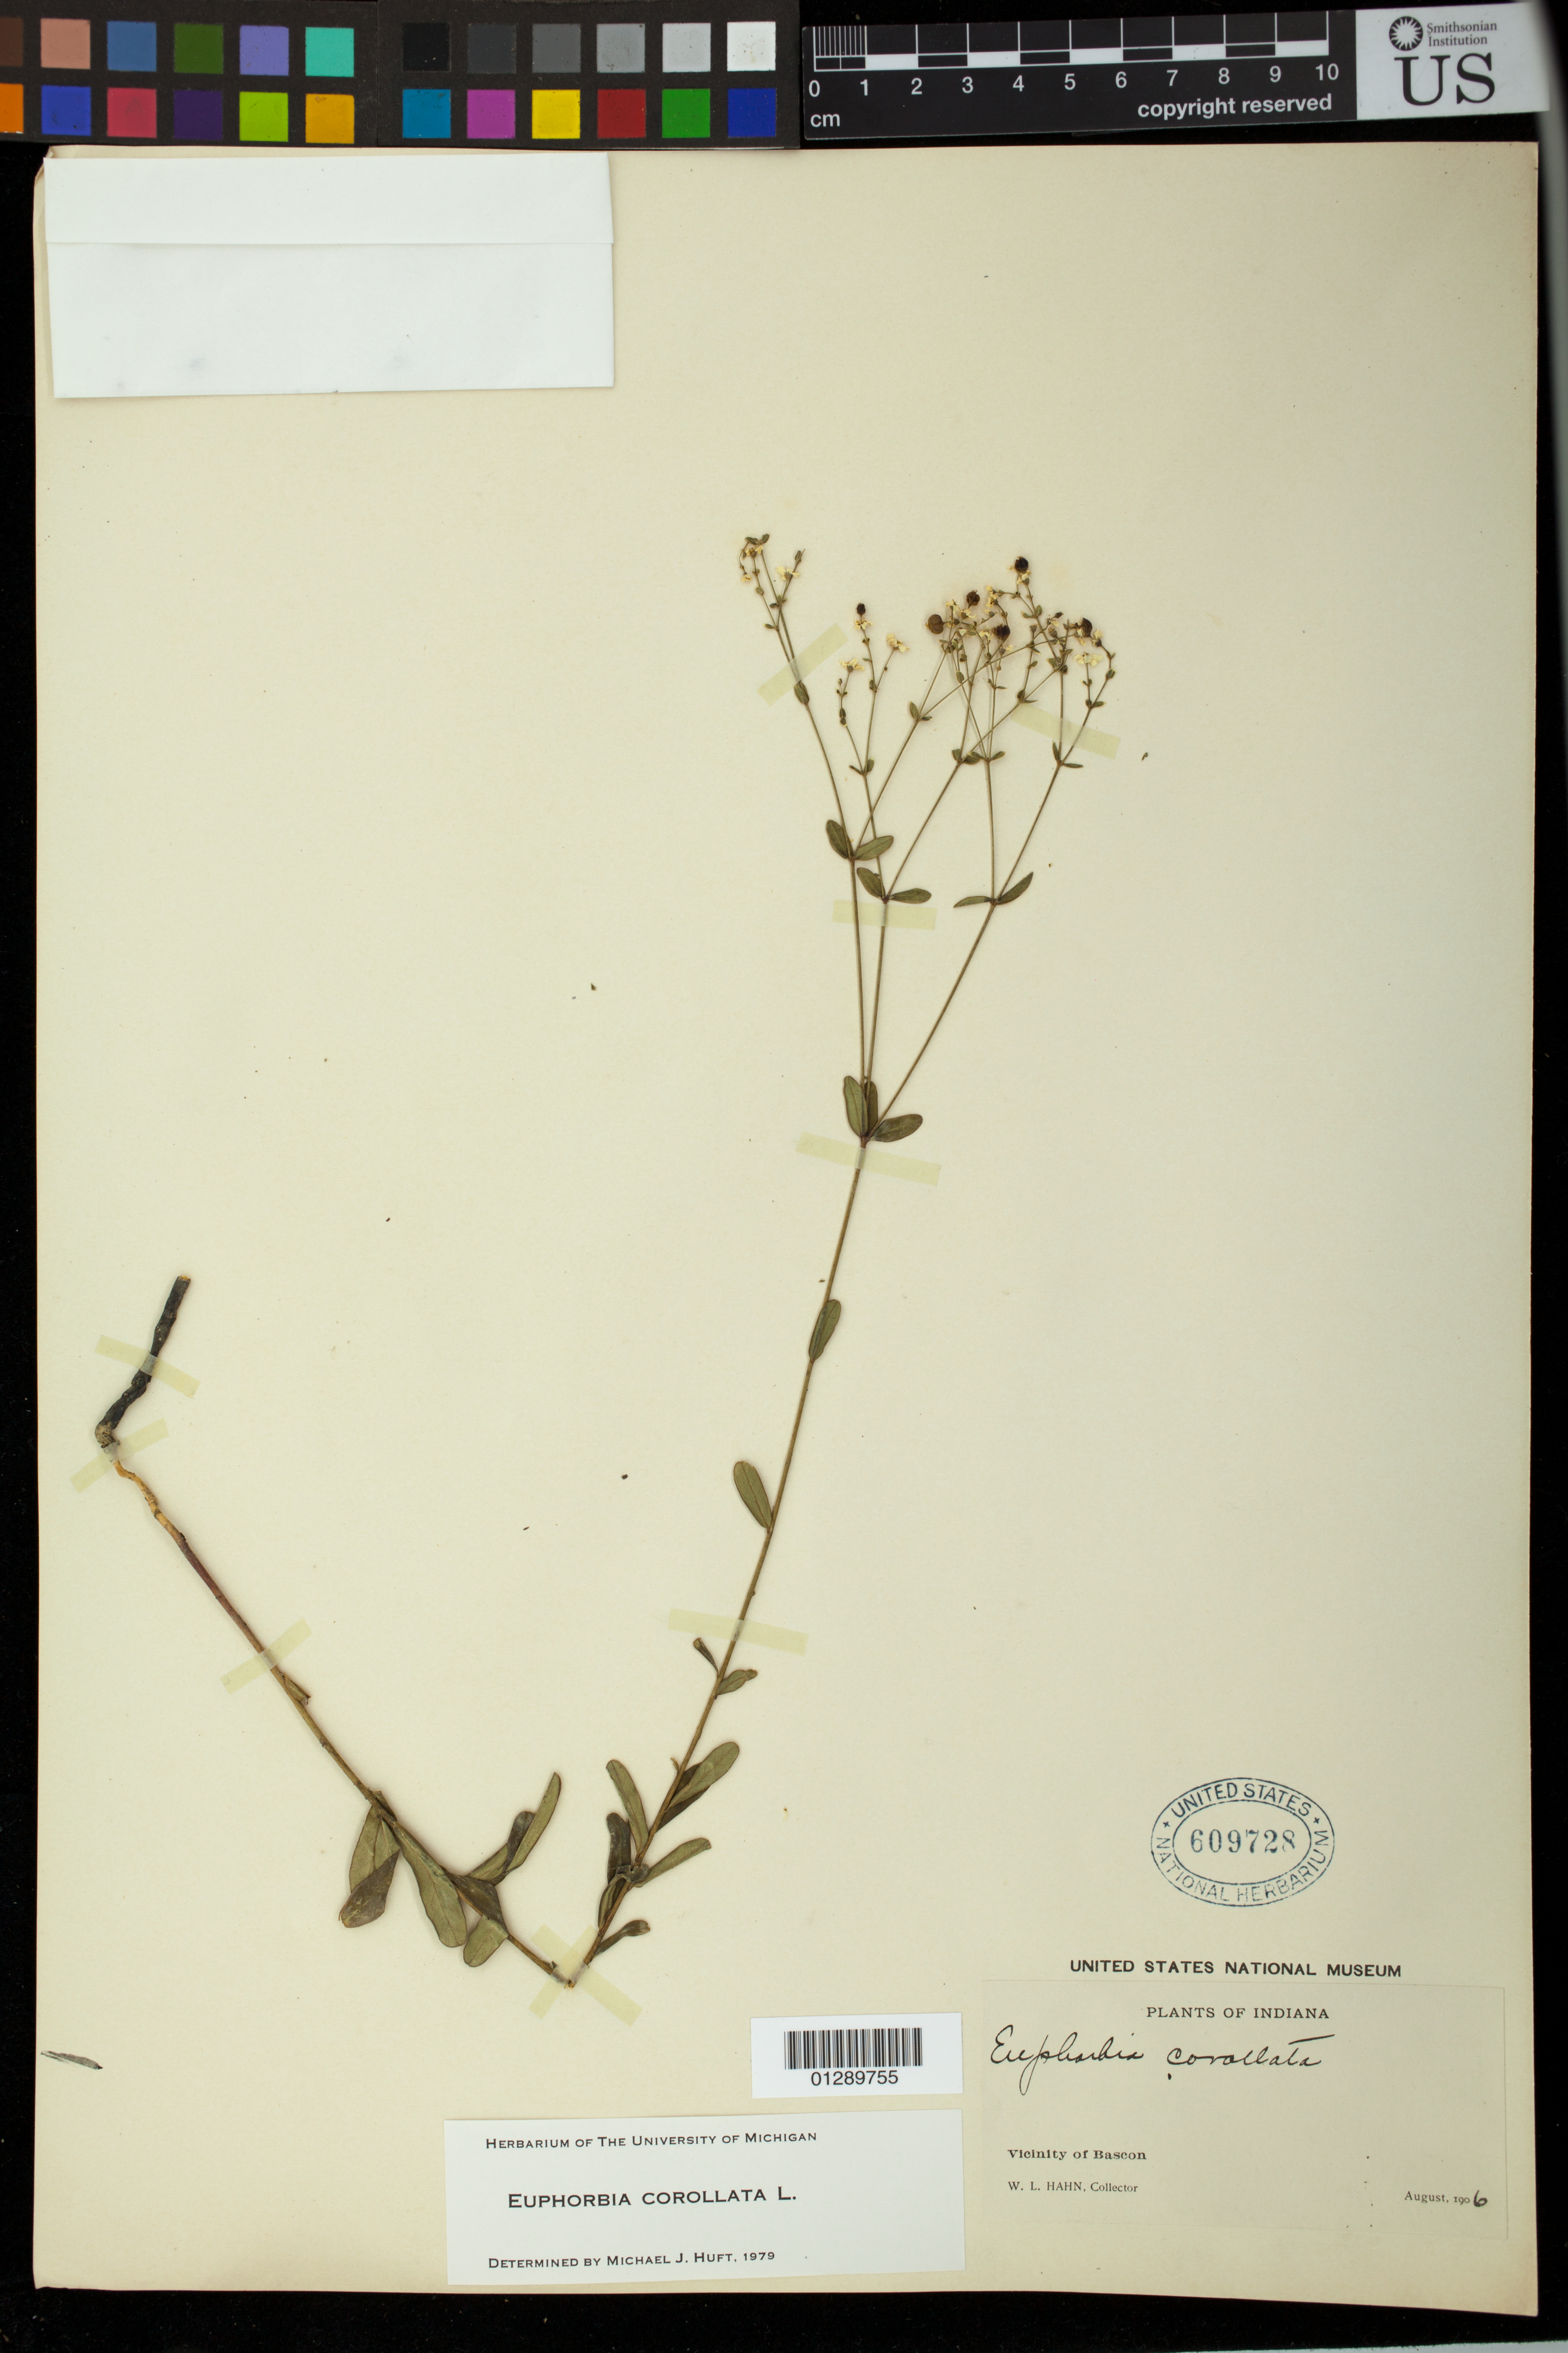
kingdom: Plantae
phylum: Tracheophyta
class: Magnoliopsida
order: Malpighiales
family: Euphorbiaceae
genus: Euphorbia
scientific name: Euphorbia corollata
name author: L.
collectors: W. L. Hahn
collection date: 1906-08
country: United States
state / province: Indiana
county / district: Ohio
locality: Vicinity of Bascom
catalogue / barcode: US 609728